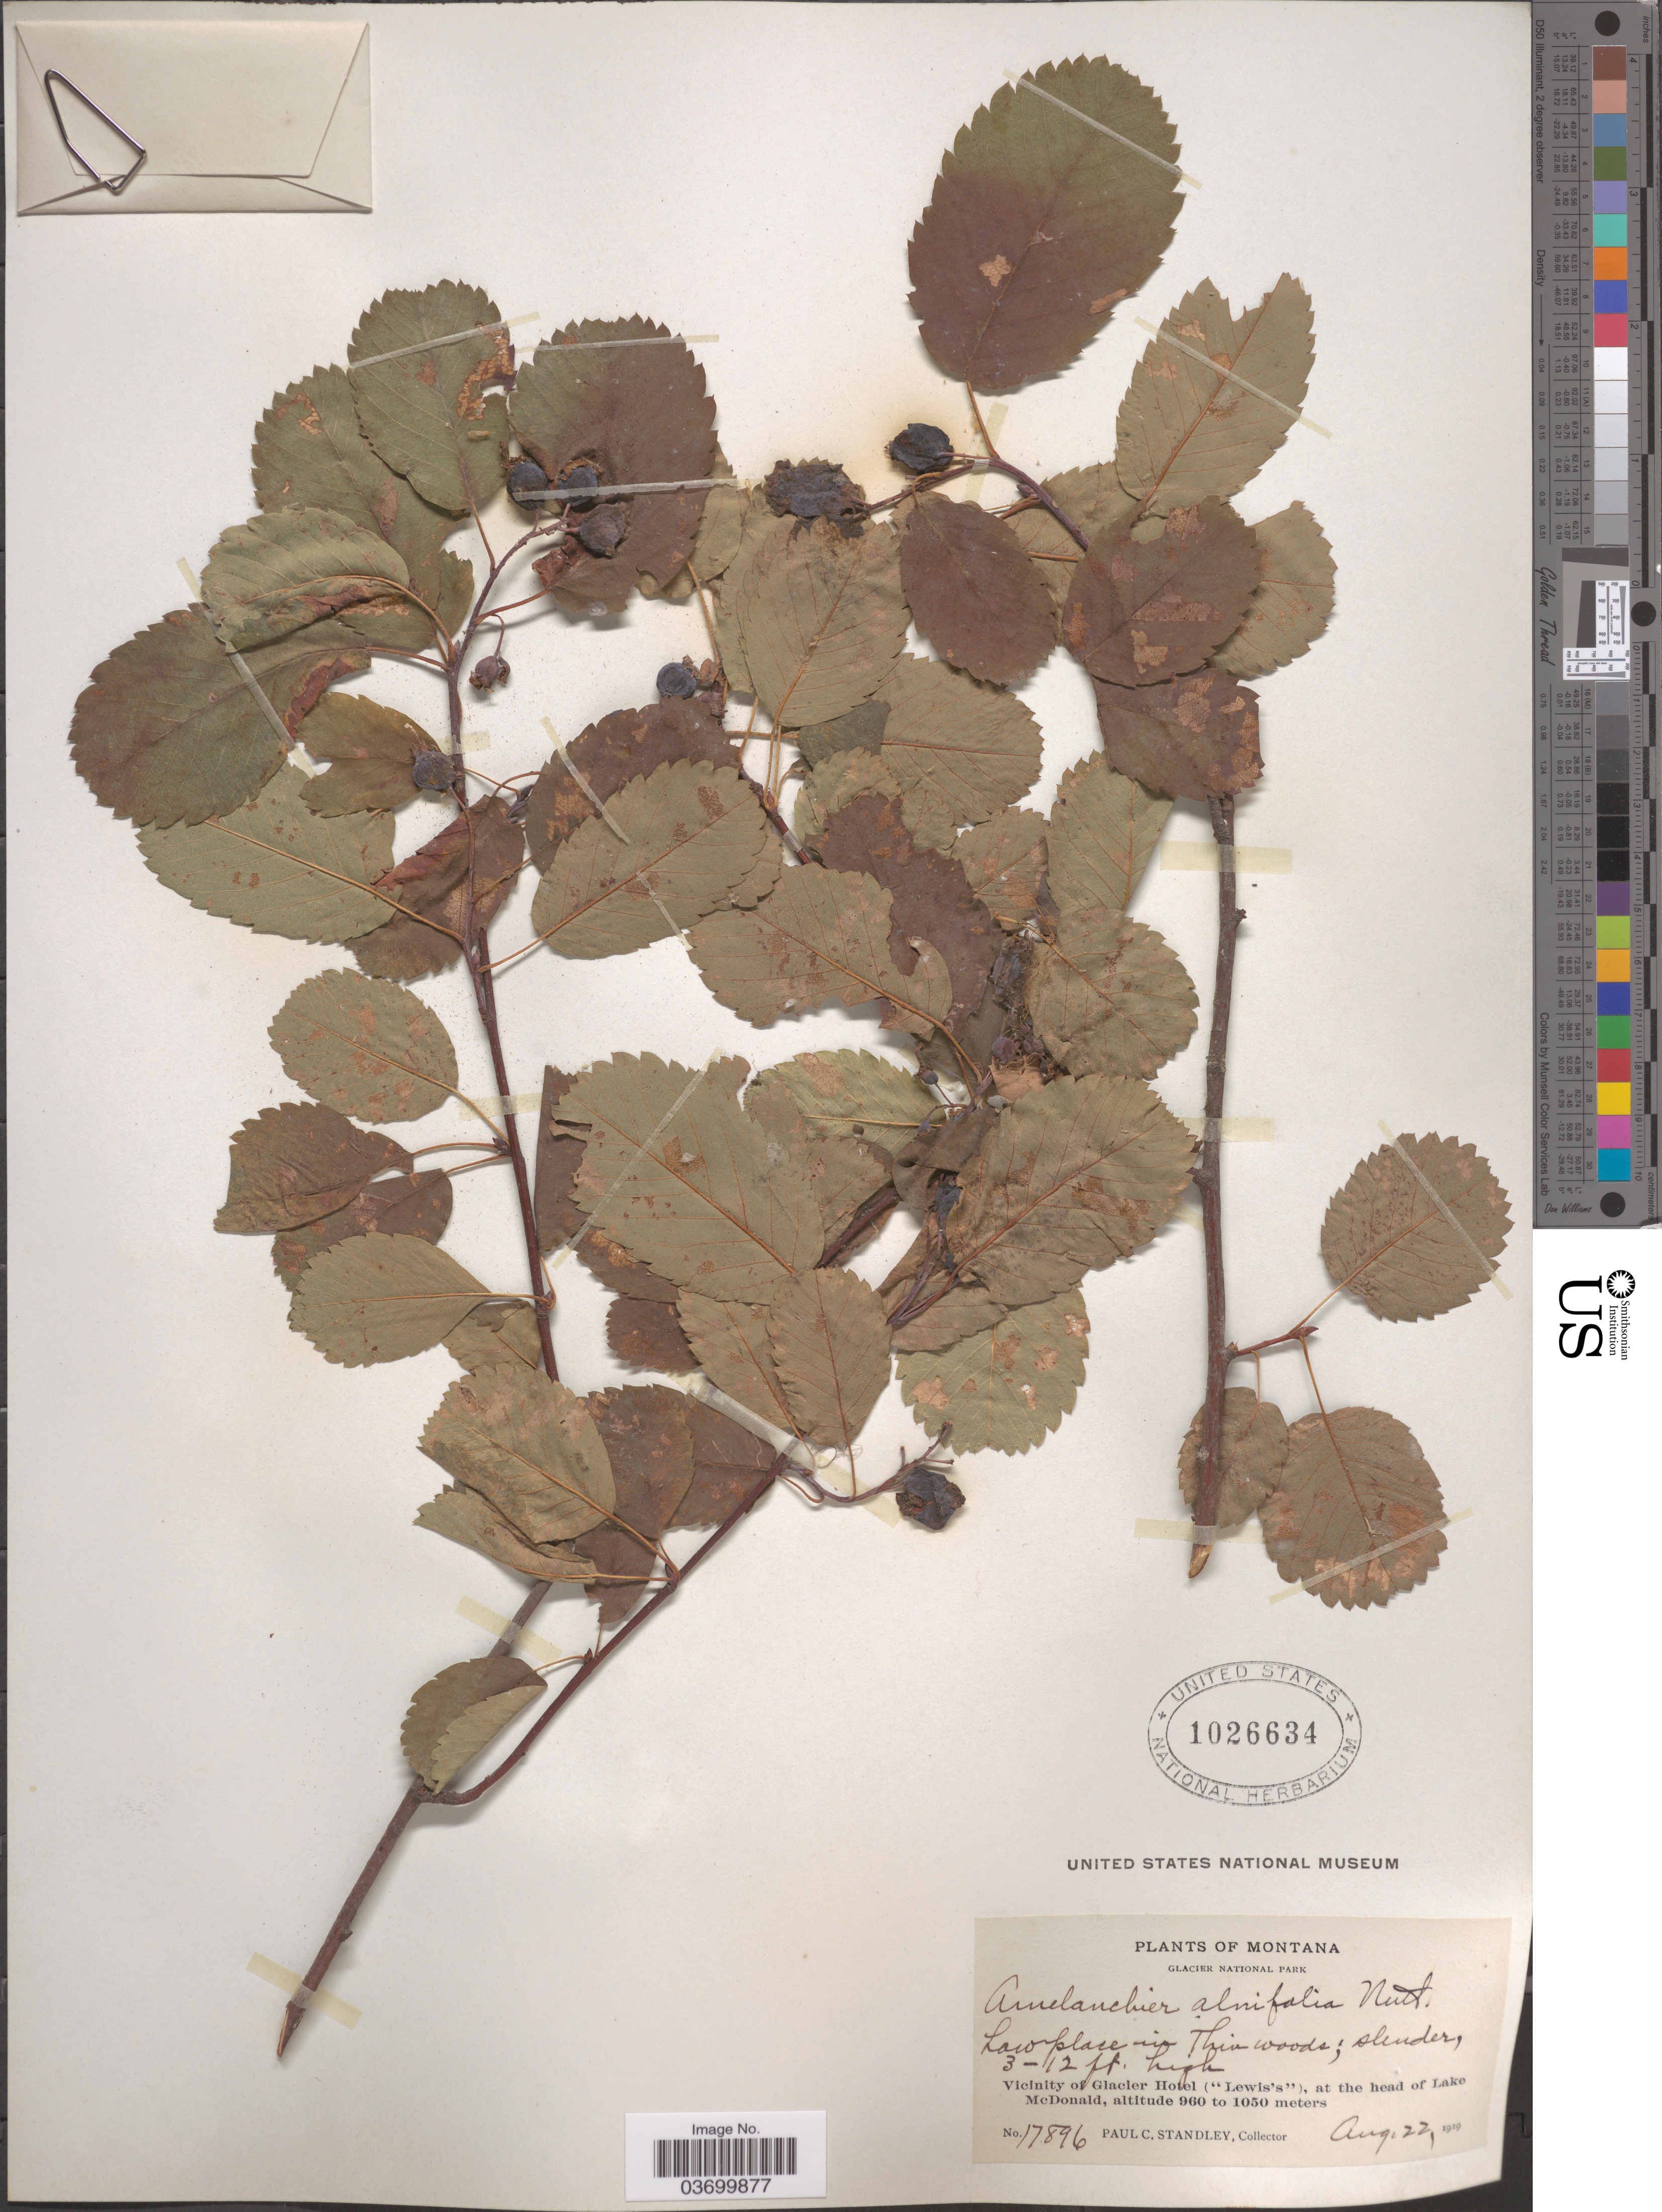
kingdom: Plantae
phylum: Tracheophyta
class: Magnoliopsida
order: Rosales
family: Rosaceae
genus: Amelanchier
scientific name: Amelanchier alnifolia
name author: (Nutt.) Nutt. ex M. Roem.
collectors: P. C. Standley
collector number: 17896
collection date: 1919-08-22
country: United States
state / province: Montana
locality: Glacier National Park. Vicinity of Glacier Hotel ("Lewis's"), at the head of Lake McDonald.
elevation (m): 960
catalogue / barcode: US 1026634